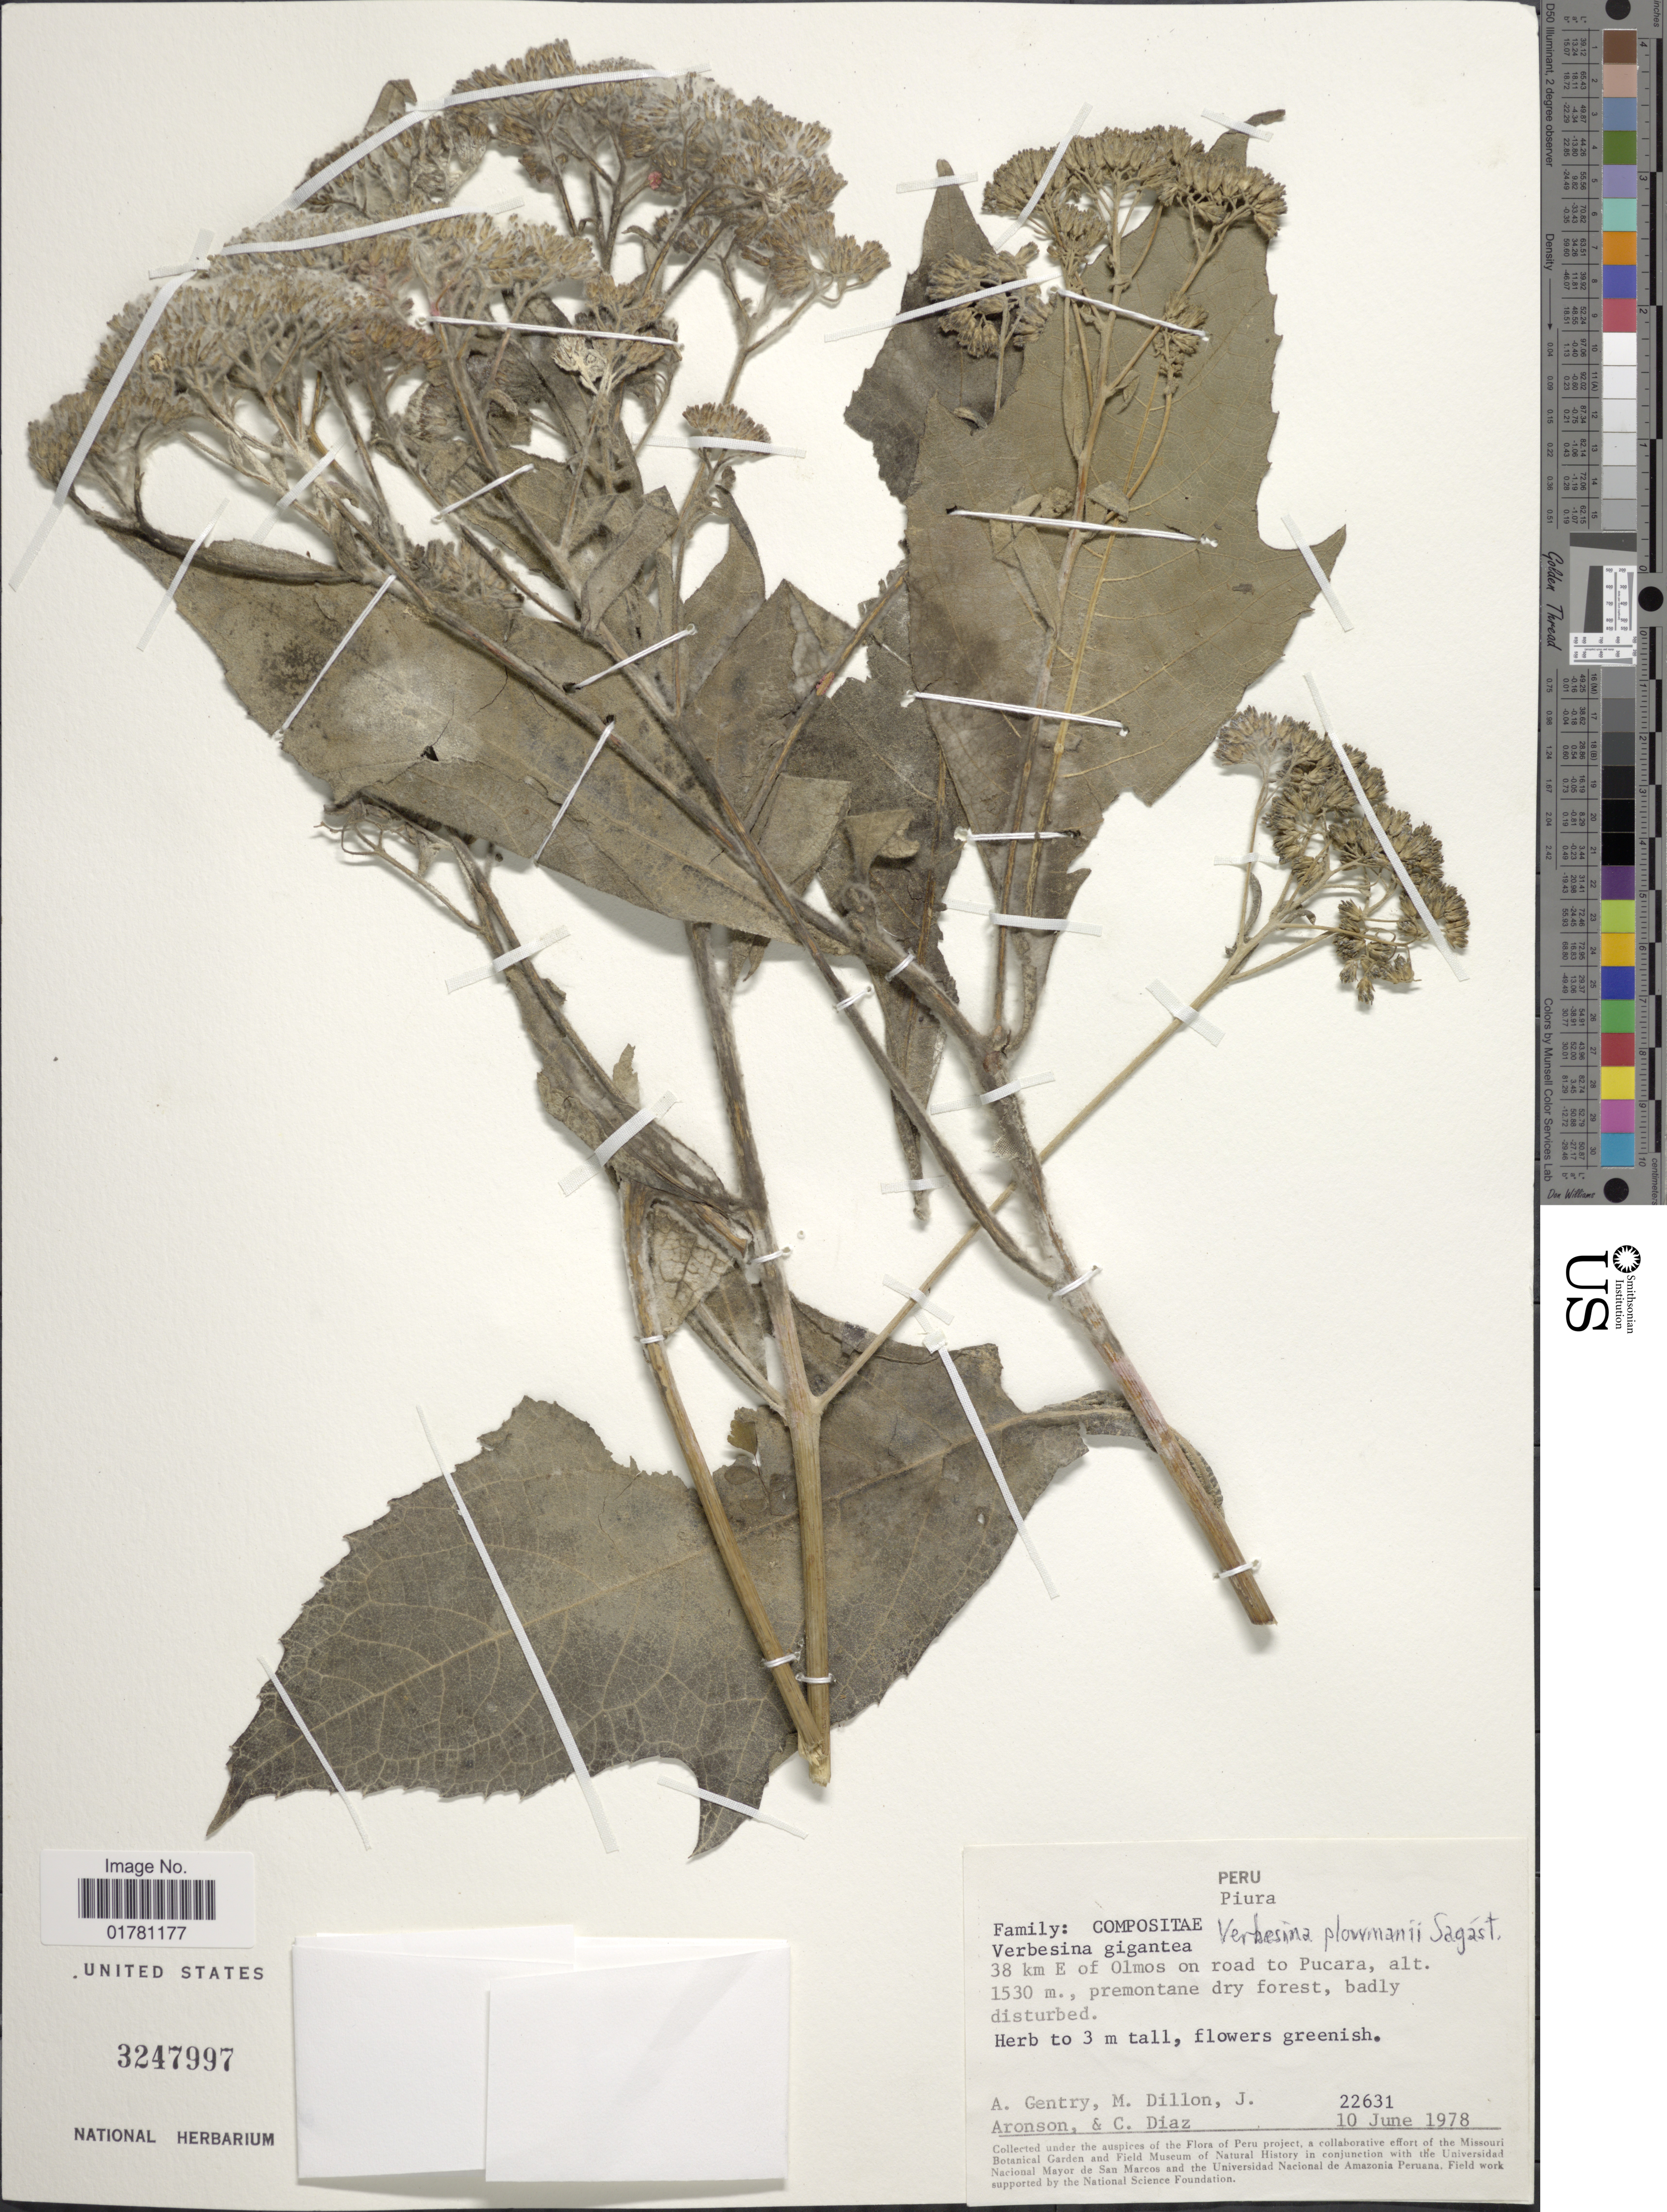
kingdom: Plantae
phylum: Tracheophyta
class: Magnoliopsida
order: Asterales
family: Asteraceae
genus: Verbesina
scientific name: Verbesina plowmanii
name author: Sagást.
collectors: A. H. Gentry, M. O. Dillon, J. Aronson & C. Díaz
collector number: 22631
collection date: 1978-06-10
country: Peru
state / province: Piura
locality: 38 km E of Olmos on road to Pucara, premontane dry forest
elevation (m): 1530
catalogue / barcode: US 3247997